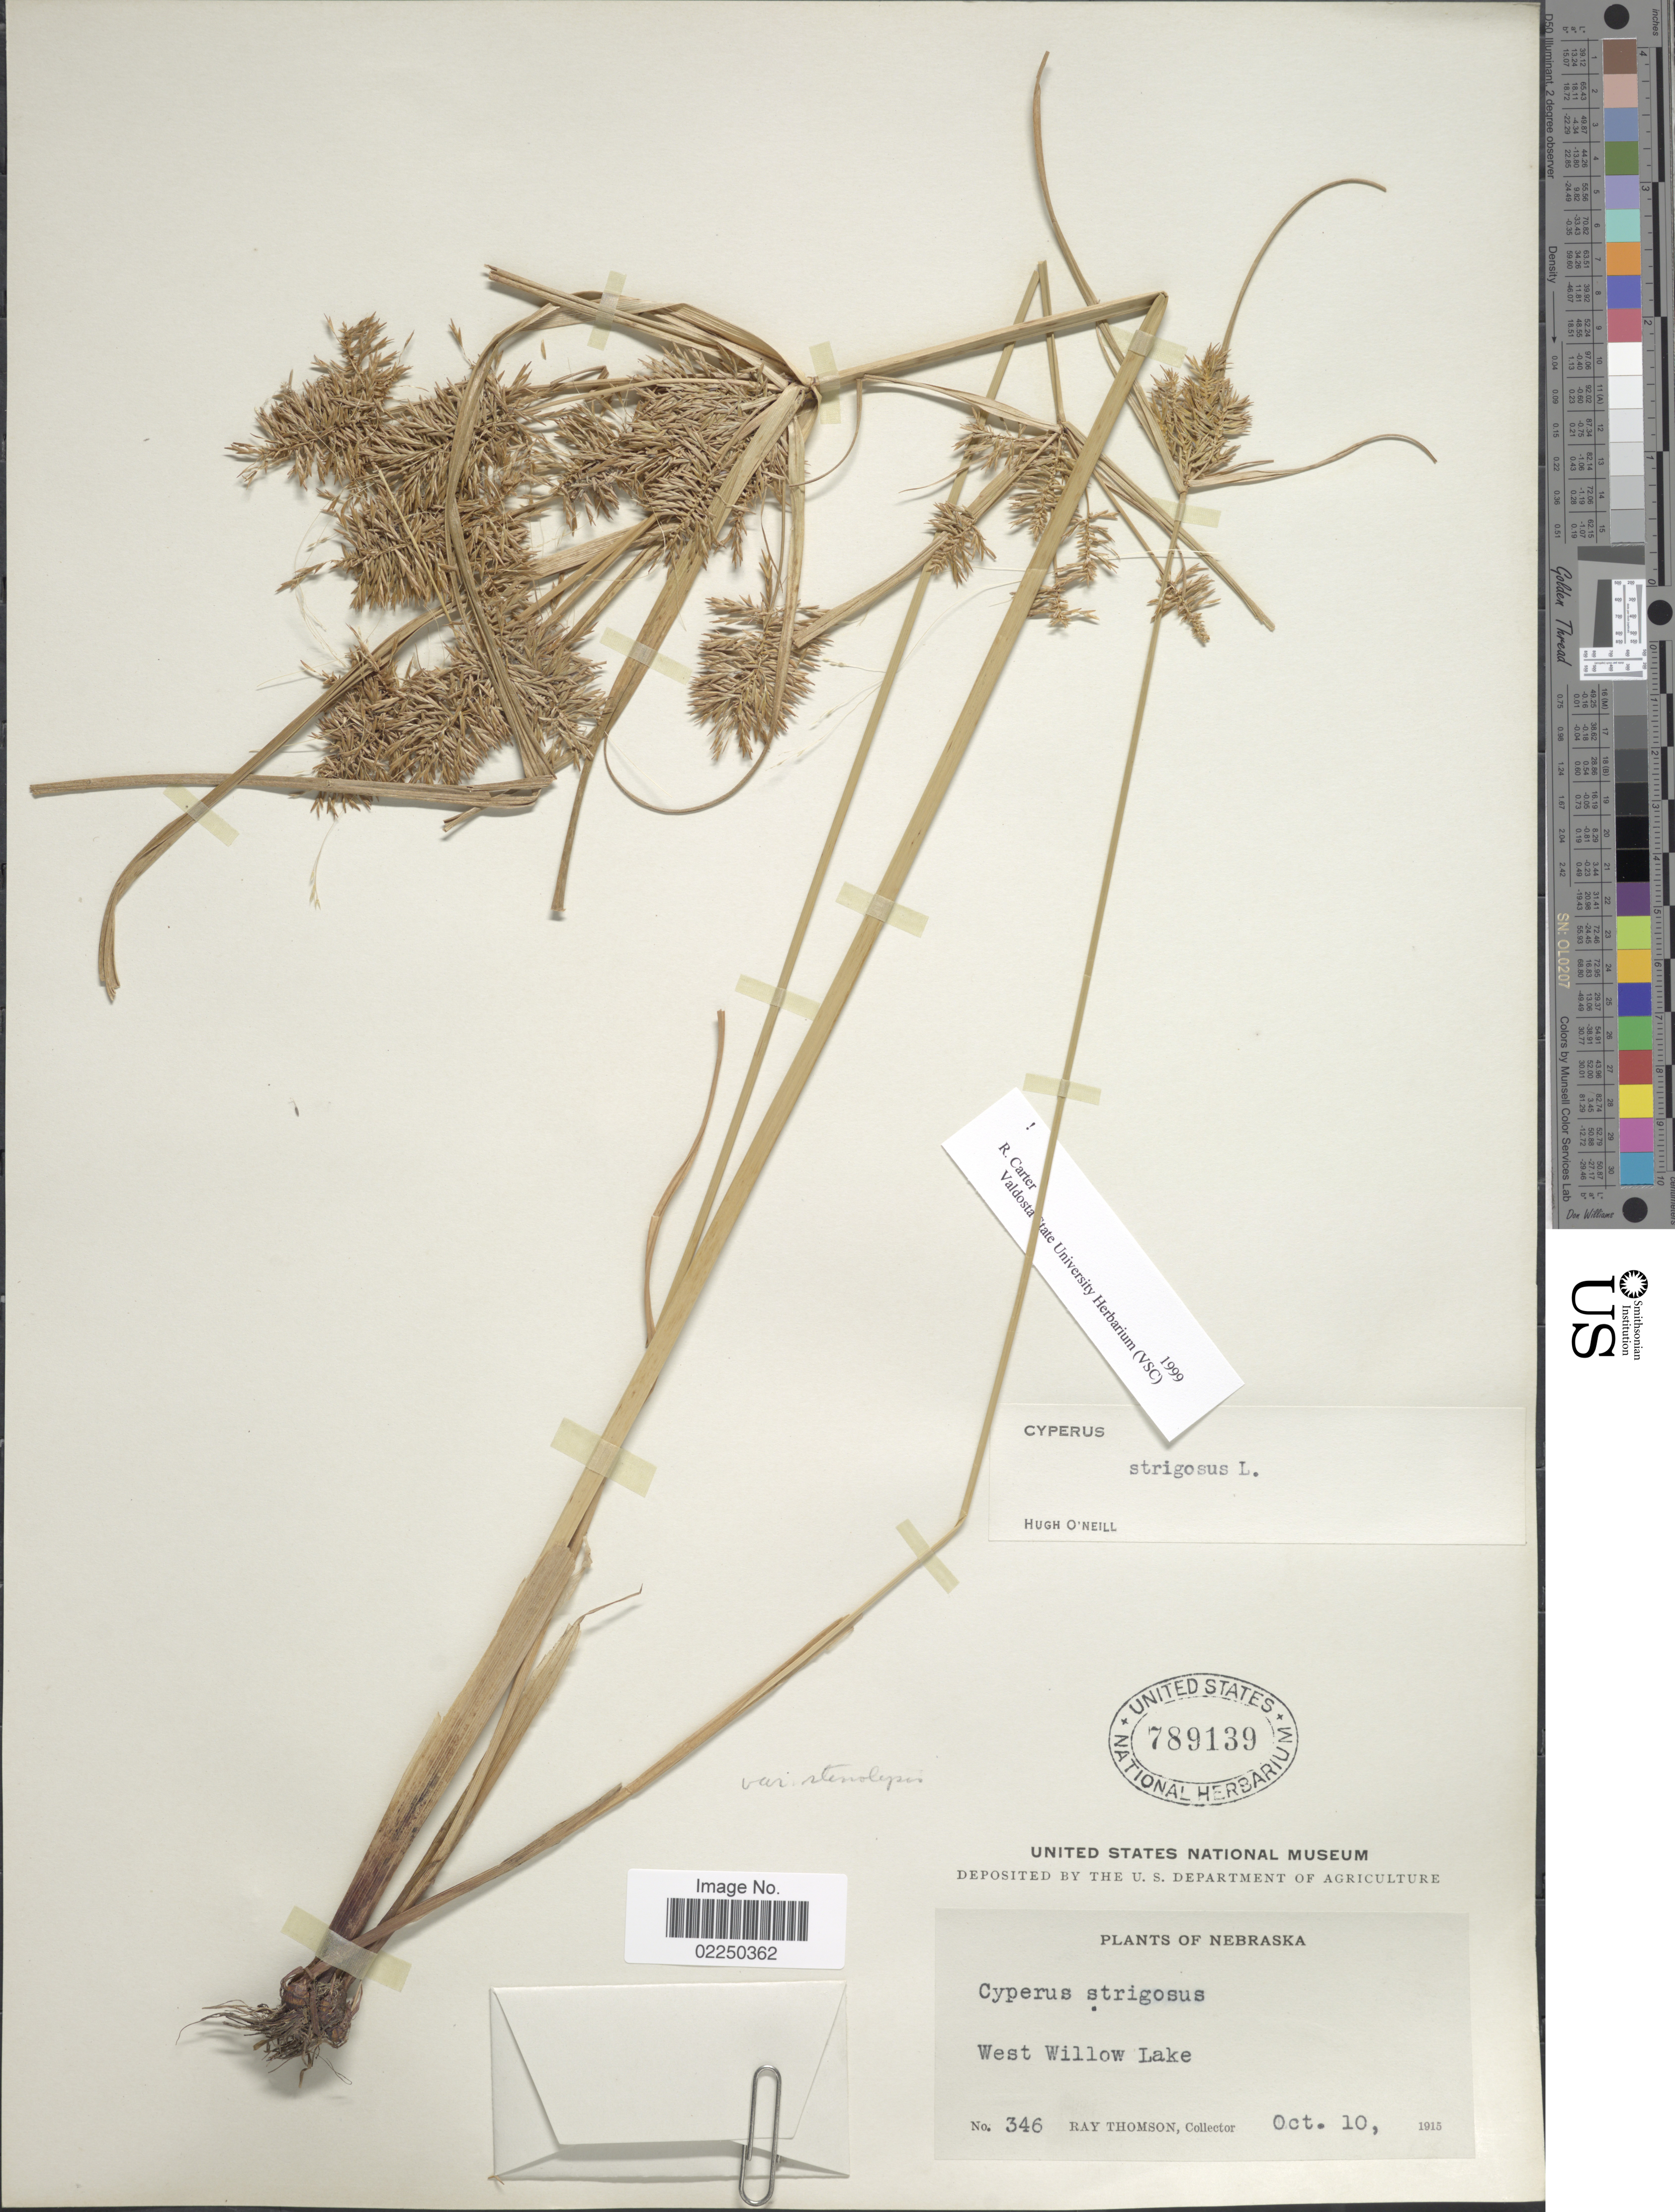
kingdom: Plantae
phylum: Tracheophyta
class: Liliopsida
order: Poales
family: Cyperaceae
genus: Cyperus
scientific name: Cyperus strigosus L.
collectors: R. Thomson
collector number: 346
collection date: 1915-10-10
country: United States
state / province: Nebraska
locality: West Willow Lake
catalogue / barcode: US 789139